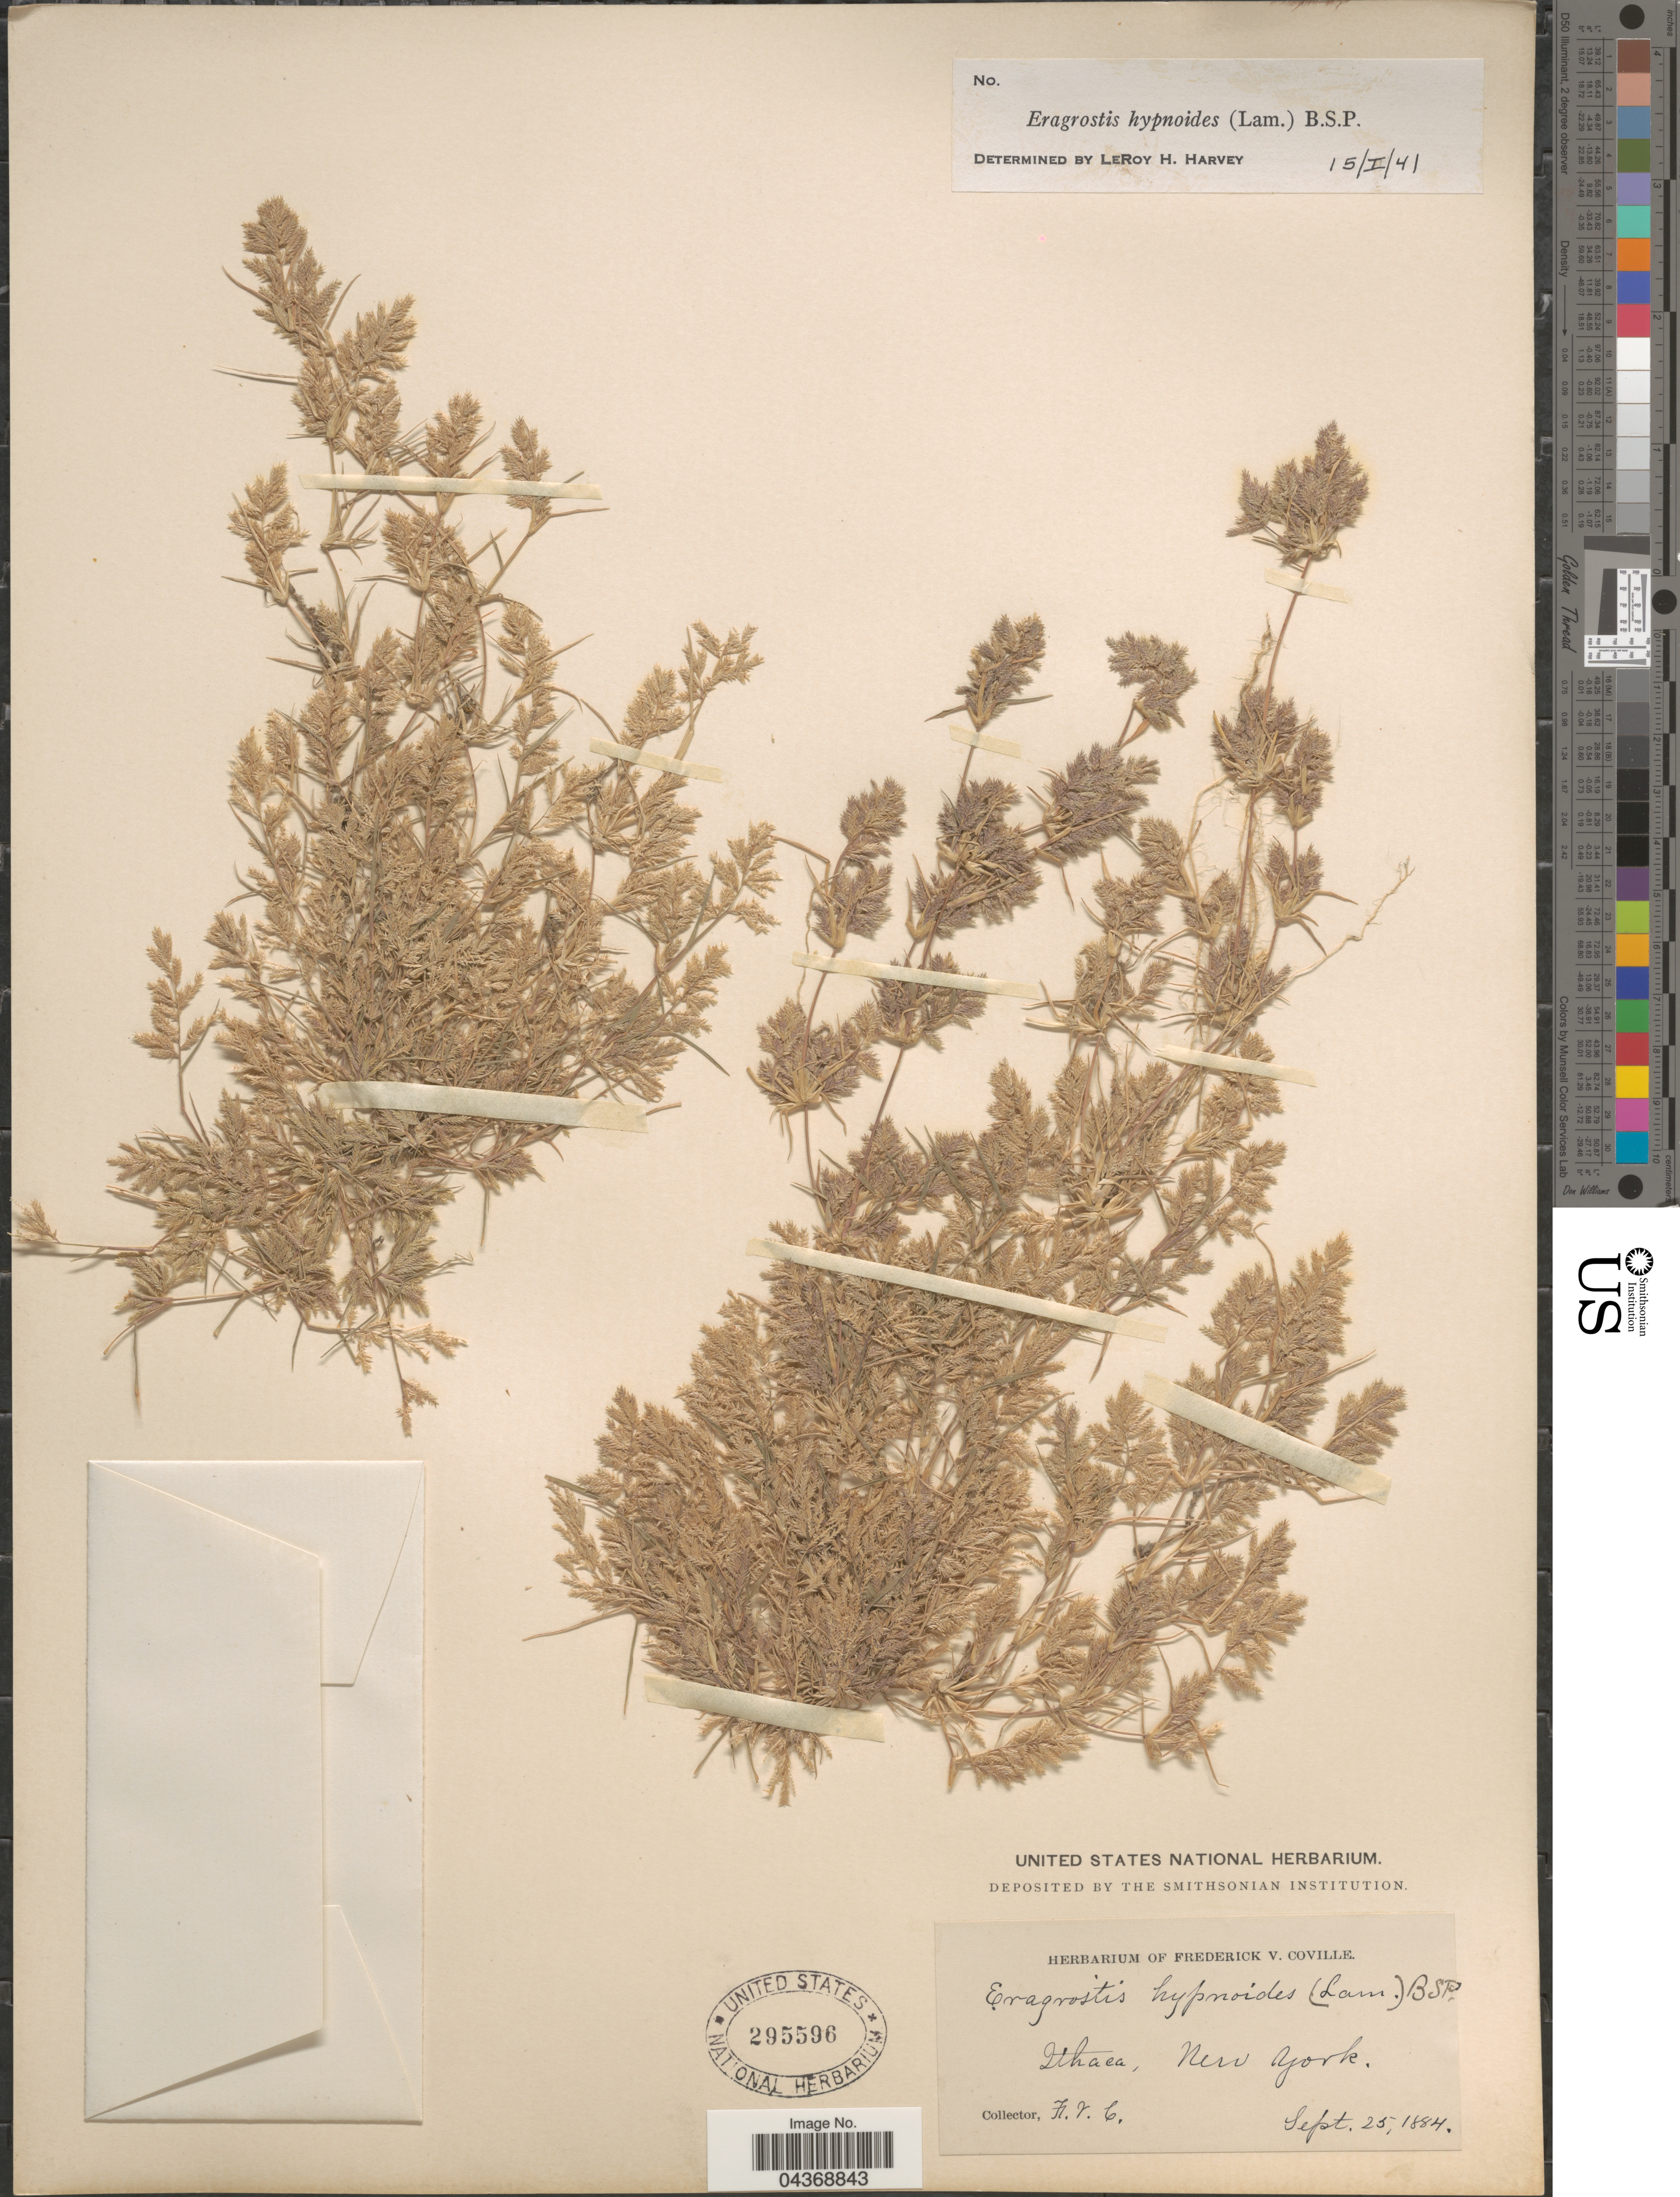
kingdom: Plantae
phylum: Tracheophyta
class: Liliopsida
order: Poales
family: Poaceae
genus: Eragrostis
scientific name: Eragrostis hypnoides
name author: (Lam.) Britton, Stearns & Poggenb.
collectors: F. V. Coville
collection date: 1884-09-25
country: United States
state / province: New York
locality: Ithaca.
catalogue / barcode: US 295596